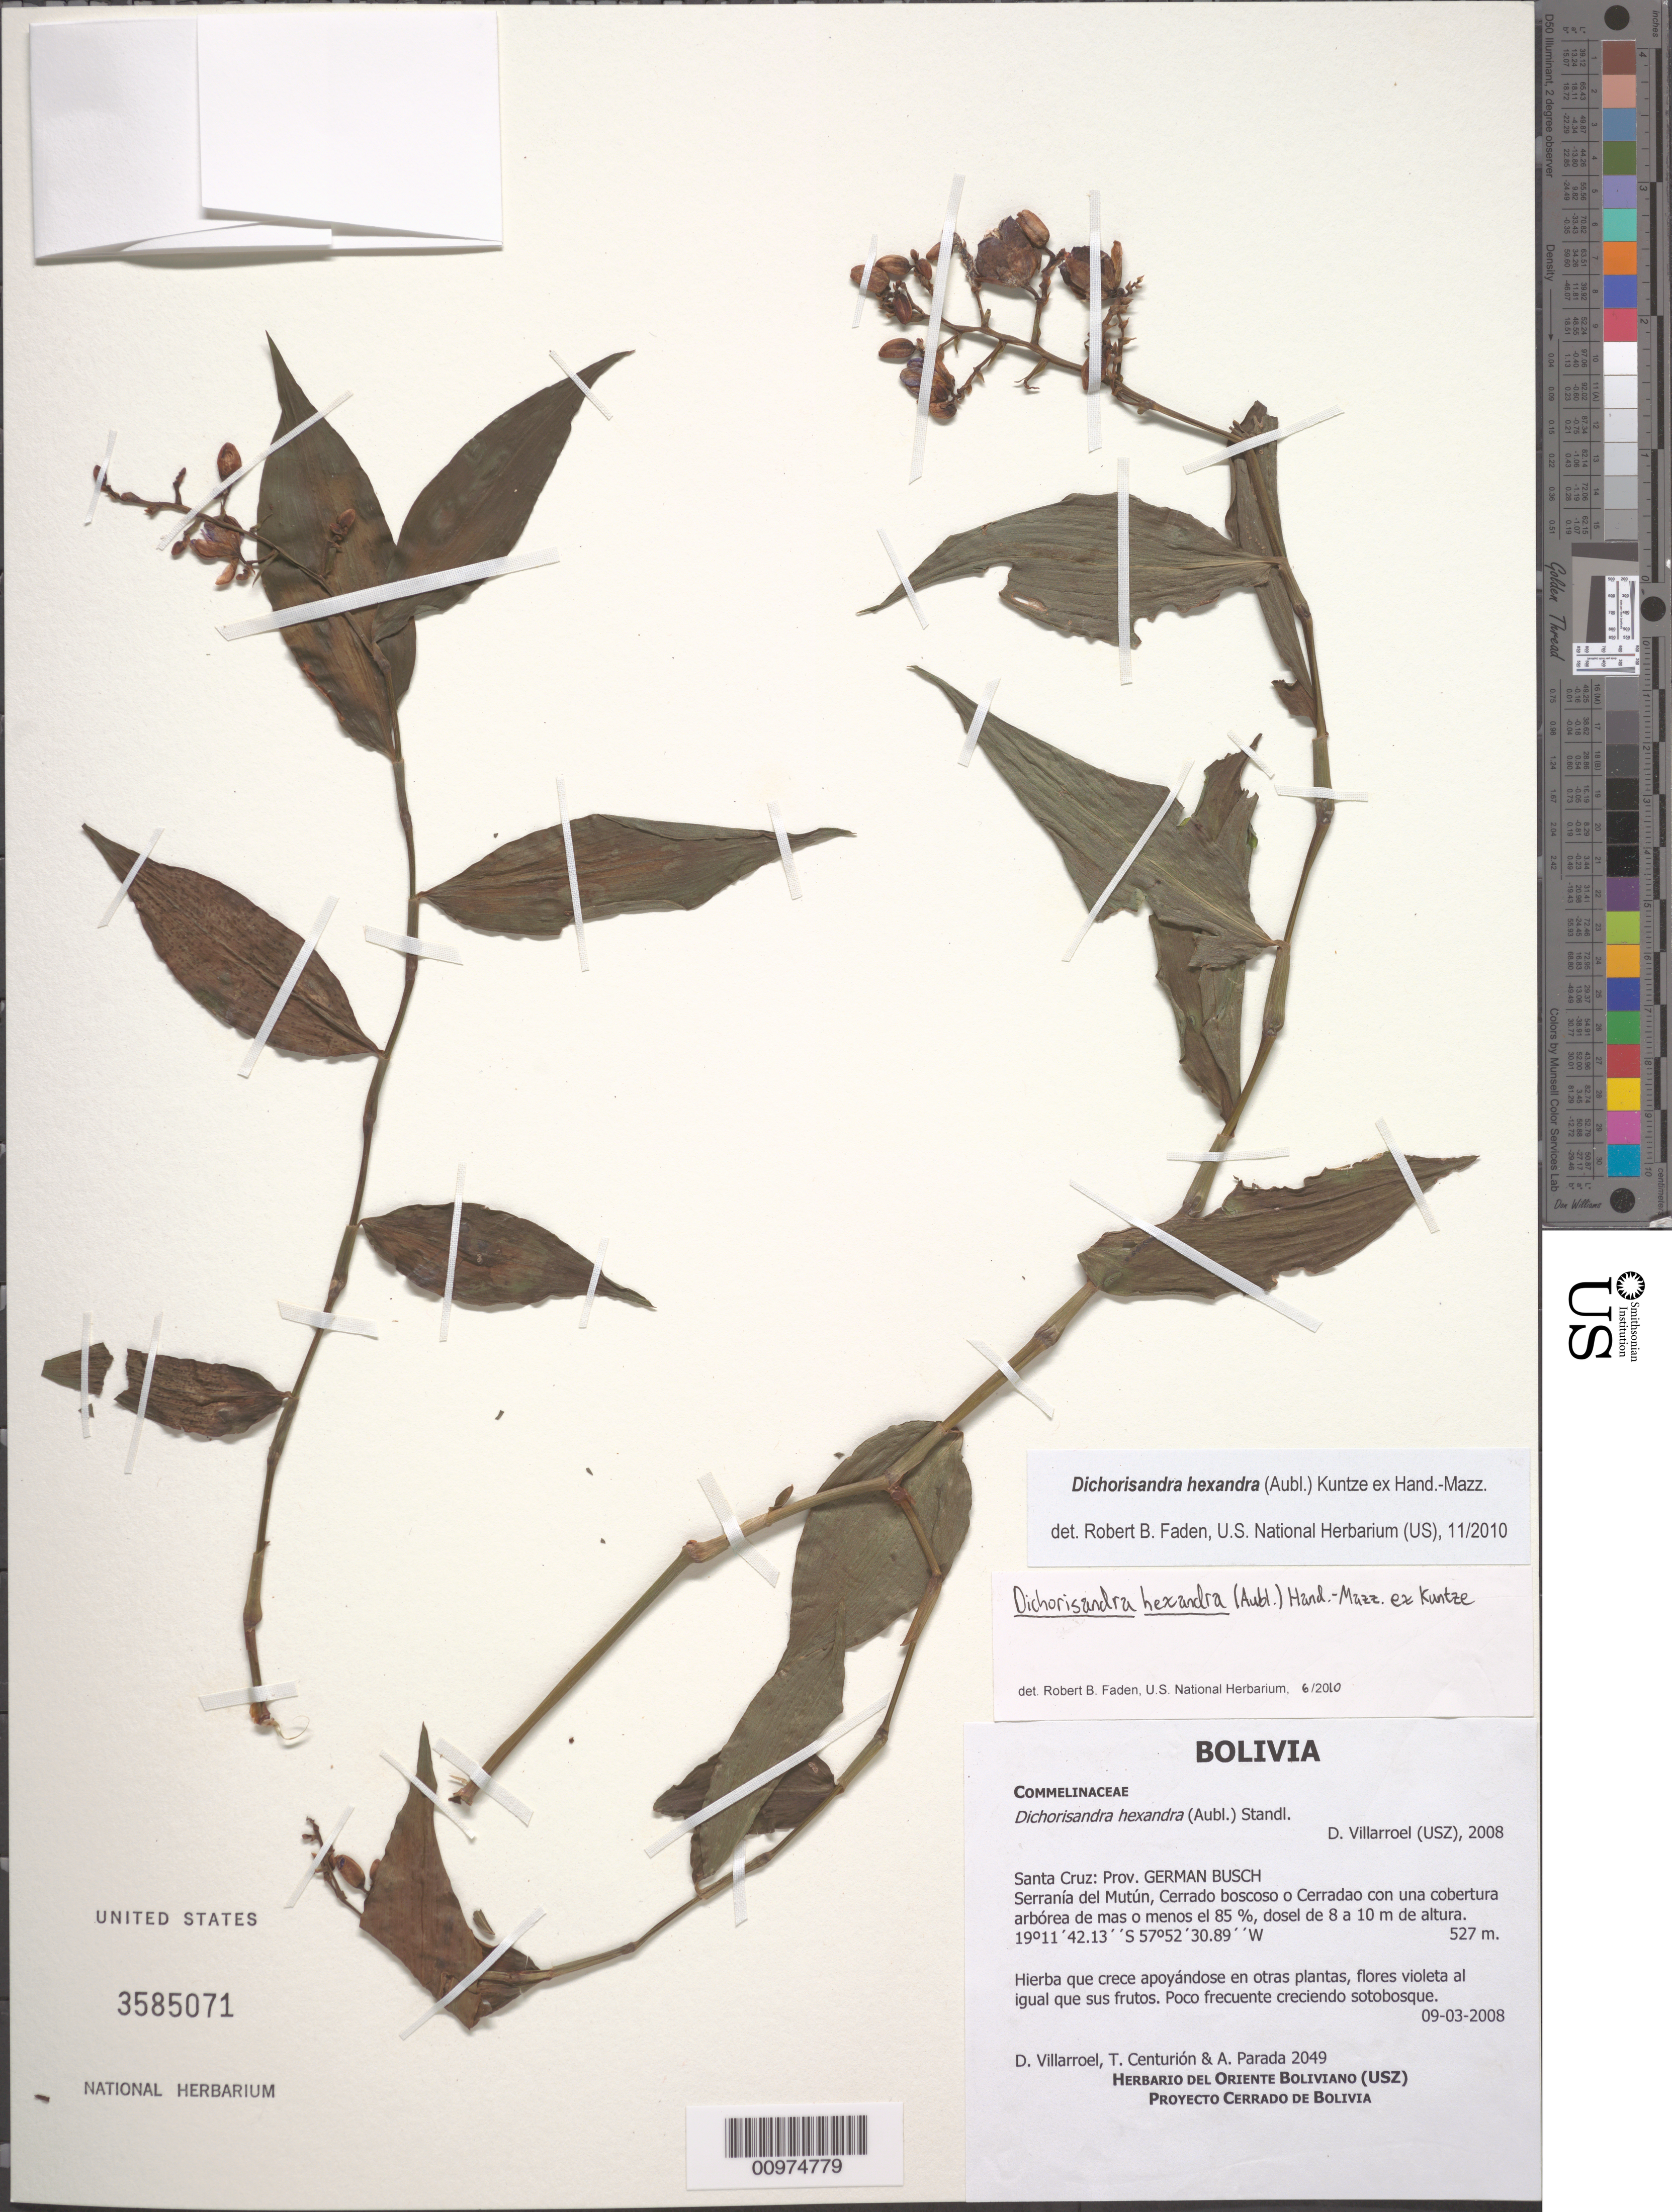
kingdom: Plantae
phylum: Tracheophyta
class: Liliopsida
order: Commelinales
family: Commelinaceae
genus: Dichorisandra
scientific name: Dichorisandra hexandra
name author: (Aubl.) Standl.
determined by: Faden, Robert B., (US), Smithsonian Institution - National Museum of Natural History (UNITED STATES)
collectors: D. Villarroel et al.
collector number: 2049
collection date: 2008-03-09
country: Bolivia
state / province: Santa Cruz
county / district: German Busch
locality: Serranía del Mutún, Cerrado boscoso o Cerradao con una cobertura arbórea de mas o menos el 85%, dosel de 8 a 10 m de altura.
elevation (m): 527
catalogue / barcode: US 3585071